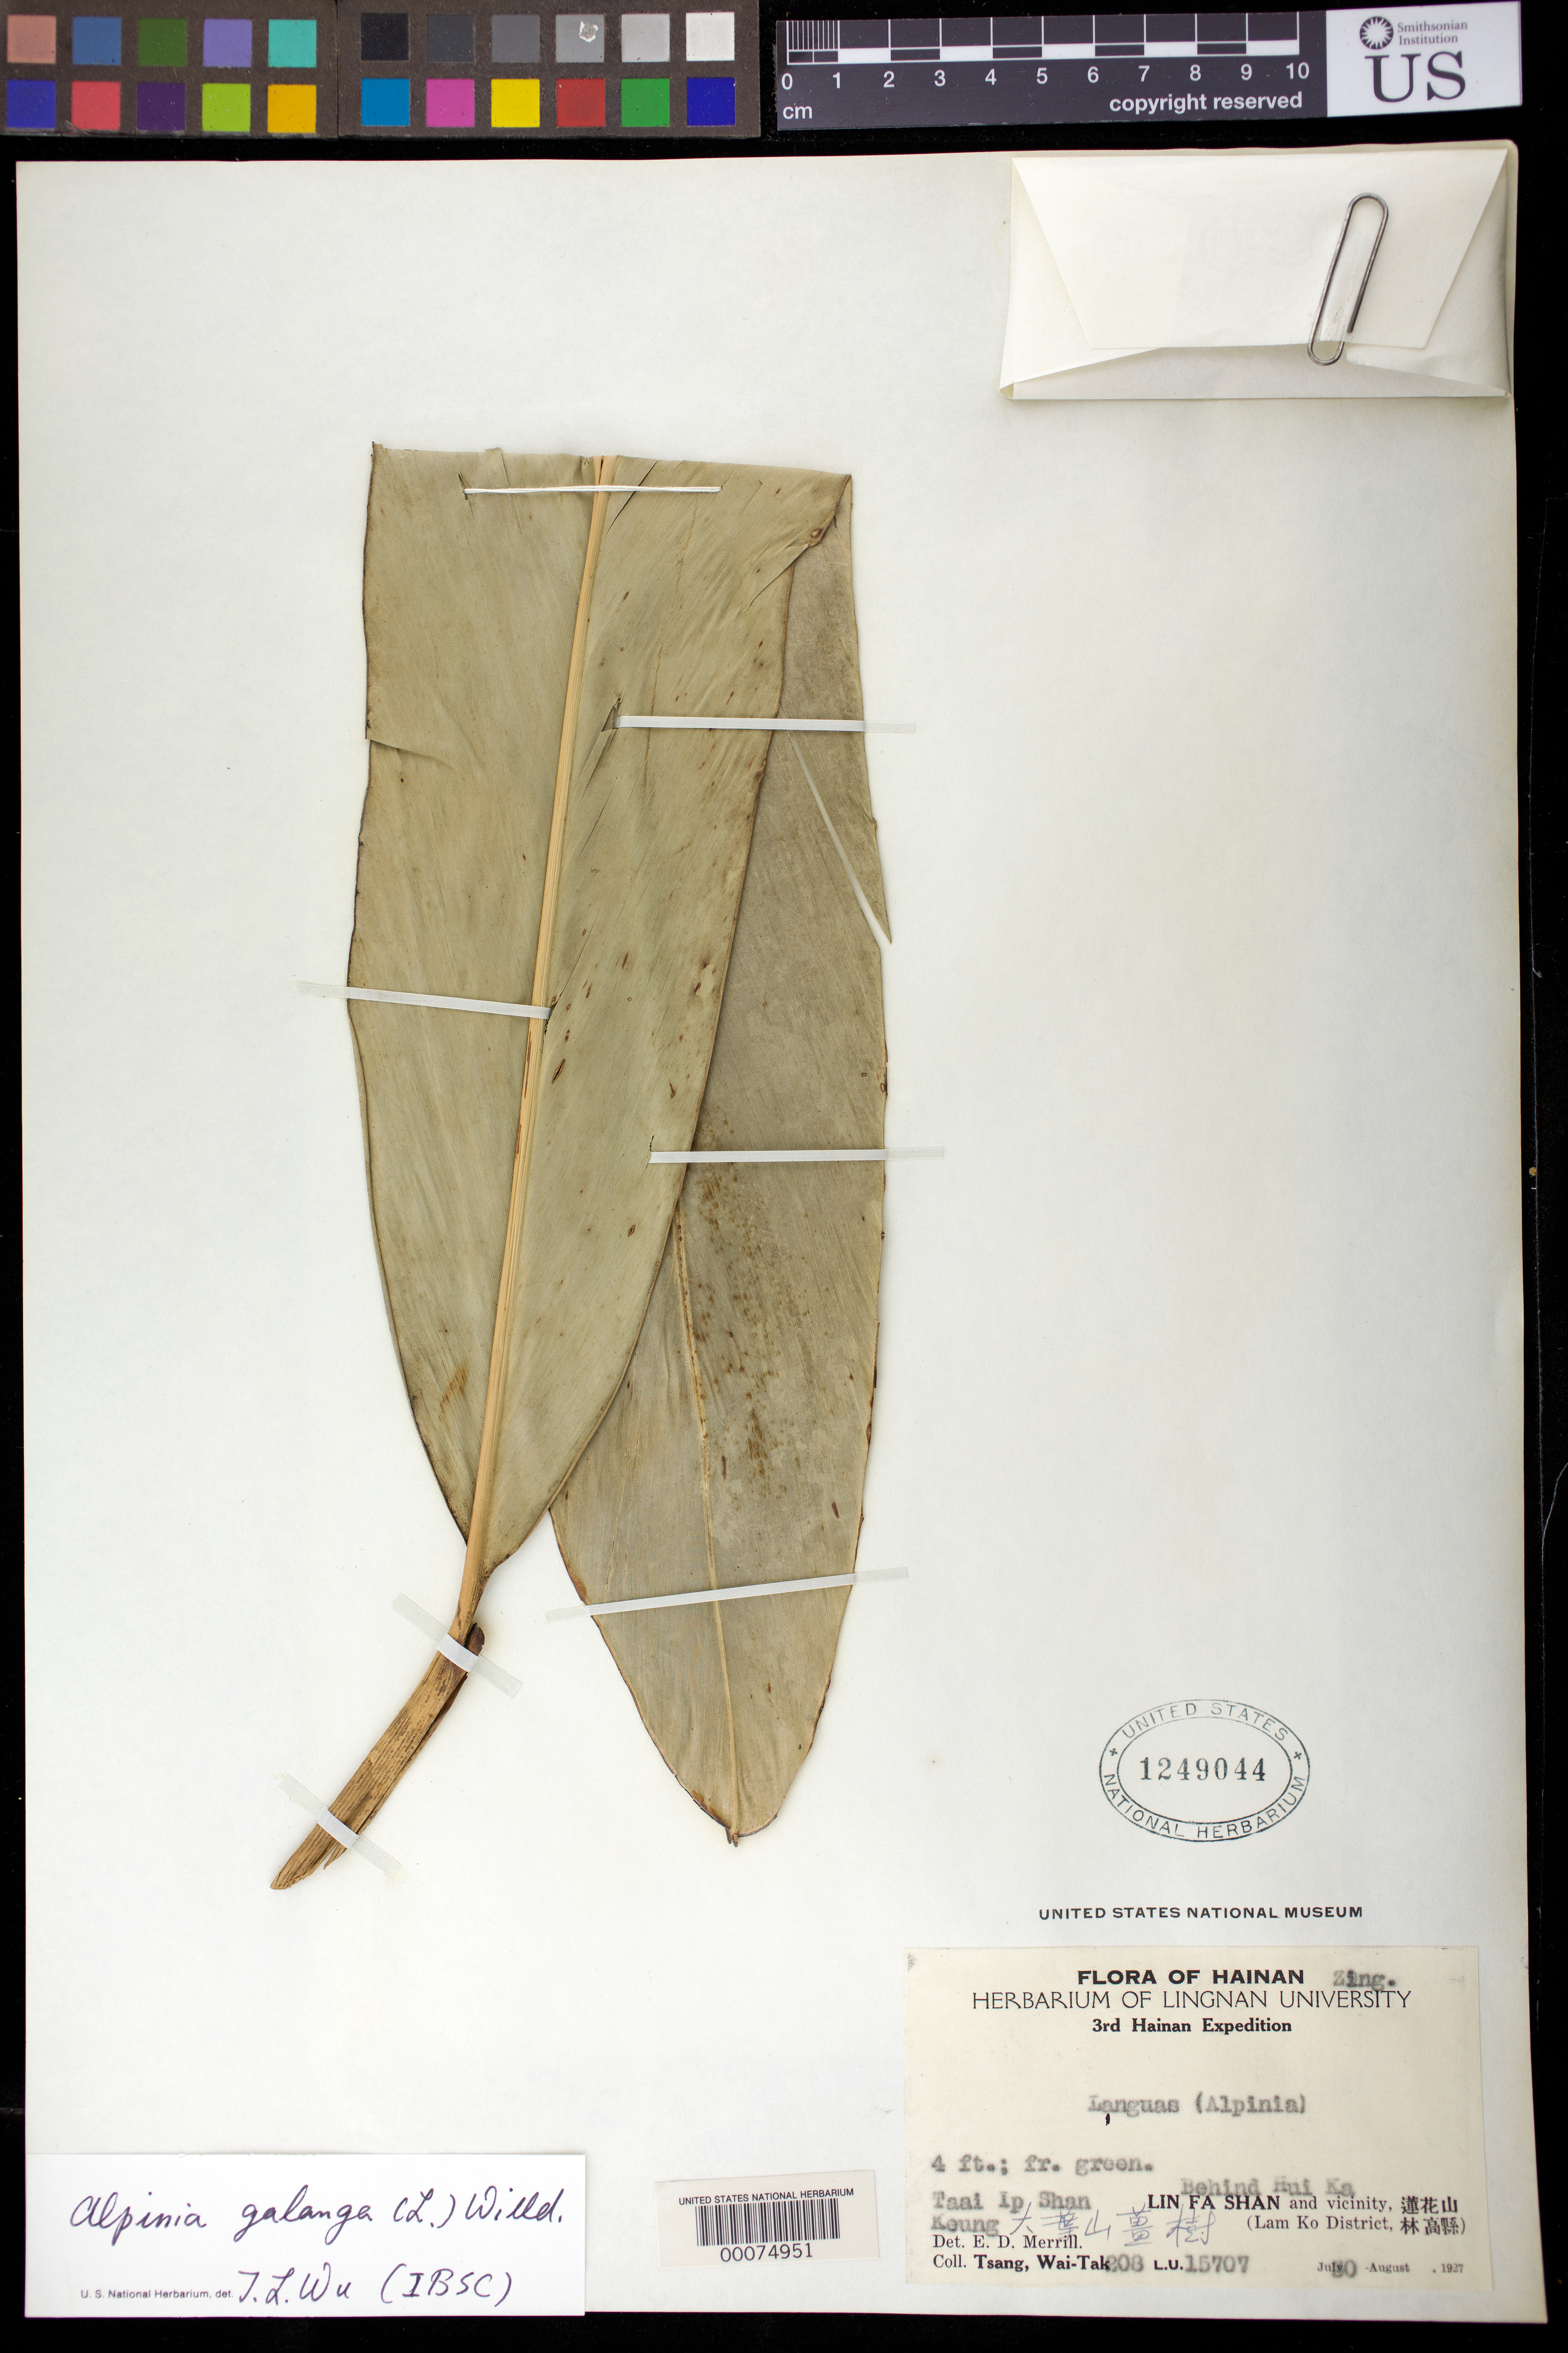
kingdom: Plantae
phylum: Tracheophyta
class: Liliopsida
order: Zingiberales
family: Zingiberaceae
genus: Alpinia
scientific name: Alpinia galanga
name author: (L.) Willd.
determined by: Wu, Te-Ling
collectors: W. T. Tsang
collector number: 208 / L.u. 15707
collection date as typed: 30 Jul 1927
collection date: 1927-07-30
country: China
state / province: Hainan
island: Hainan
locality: Flora of hainan, behind hui ka, lin fa shan and vicinity, (lam ko dist)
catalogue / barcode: US 1249044